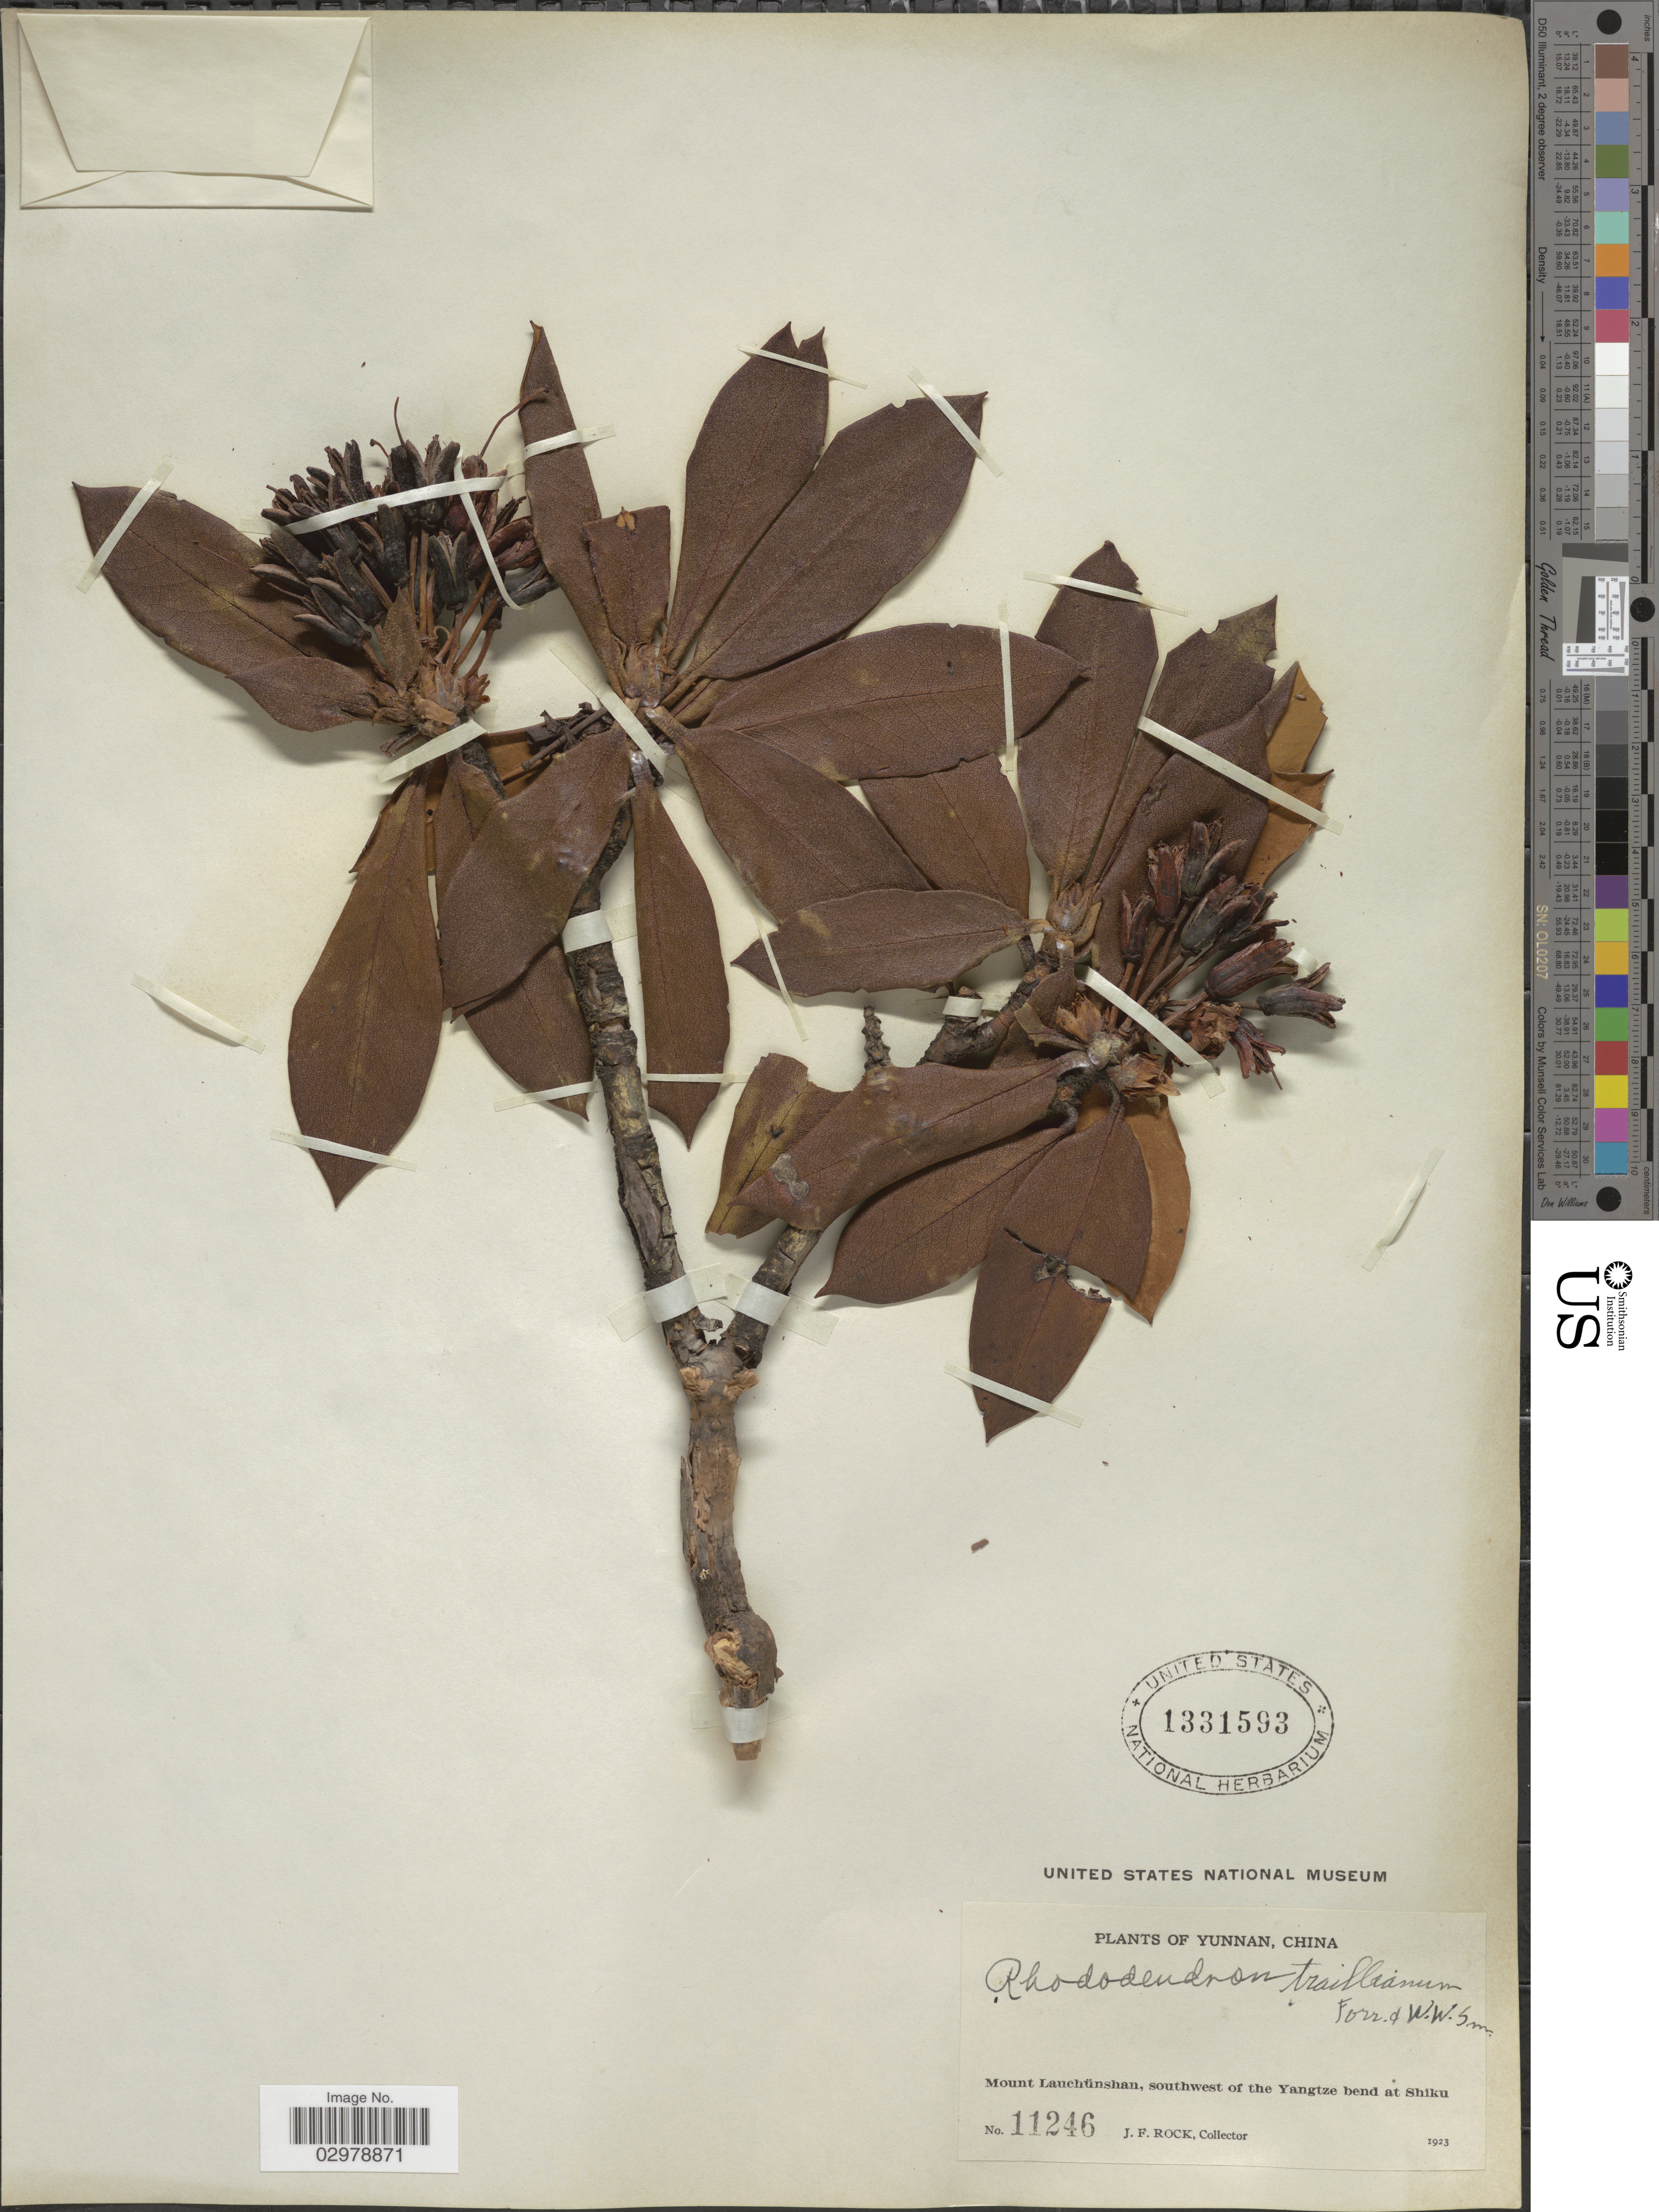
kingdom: Plantae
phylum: Tracheophyta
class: Magnoliopsida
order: Ericales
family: Ericaceae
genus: Rhododendron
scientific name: Rhododendron traillianum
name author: Forrest & W.W. Sm.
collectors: J. Rock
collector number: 11246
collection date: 1923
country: China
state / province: Yunnan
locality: Mount Lauchünshan, southwest of the Yangtze bend at Shiku.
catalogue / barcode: US 1331593